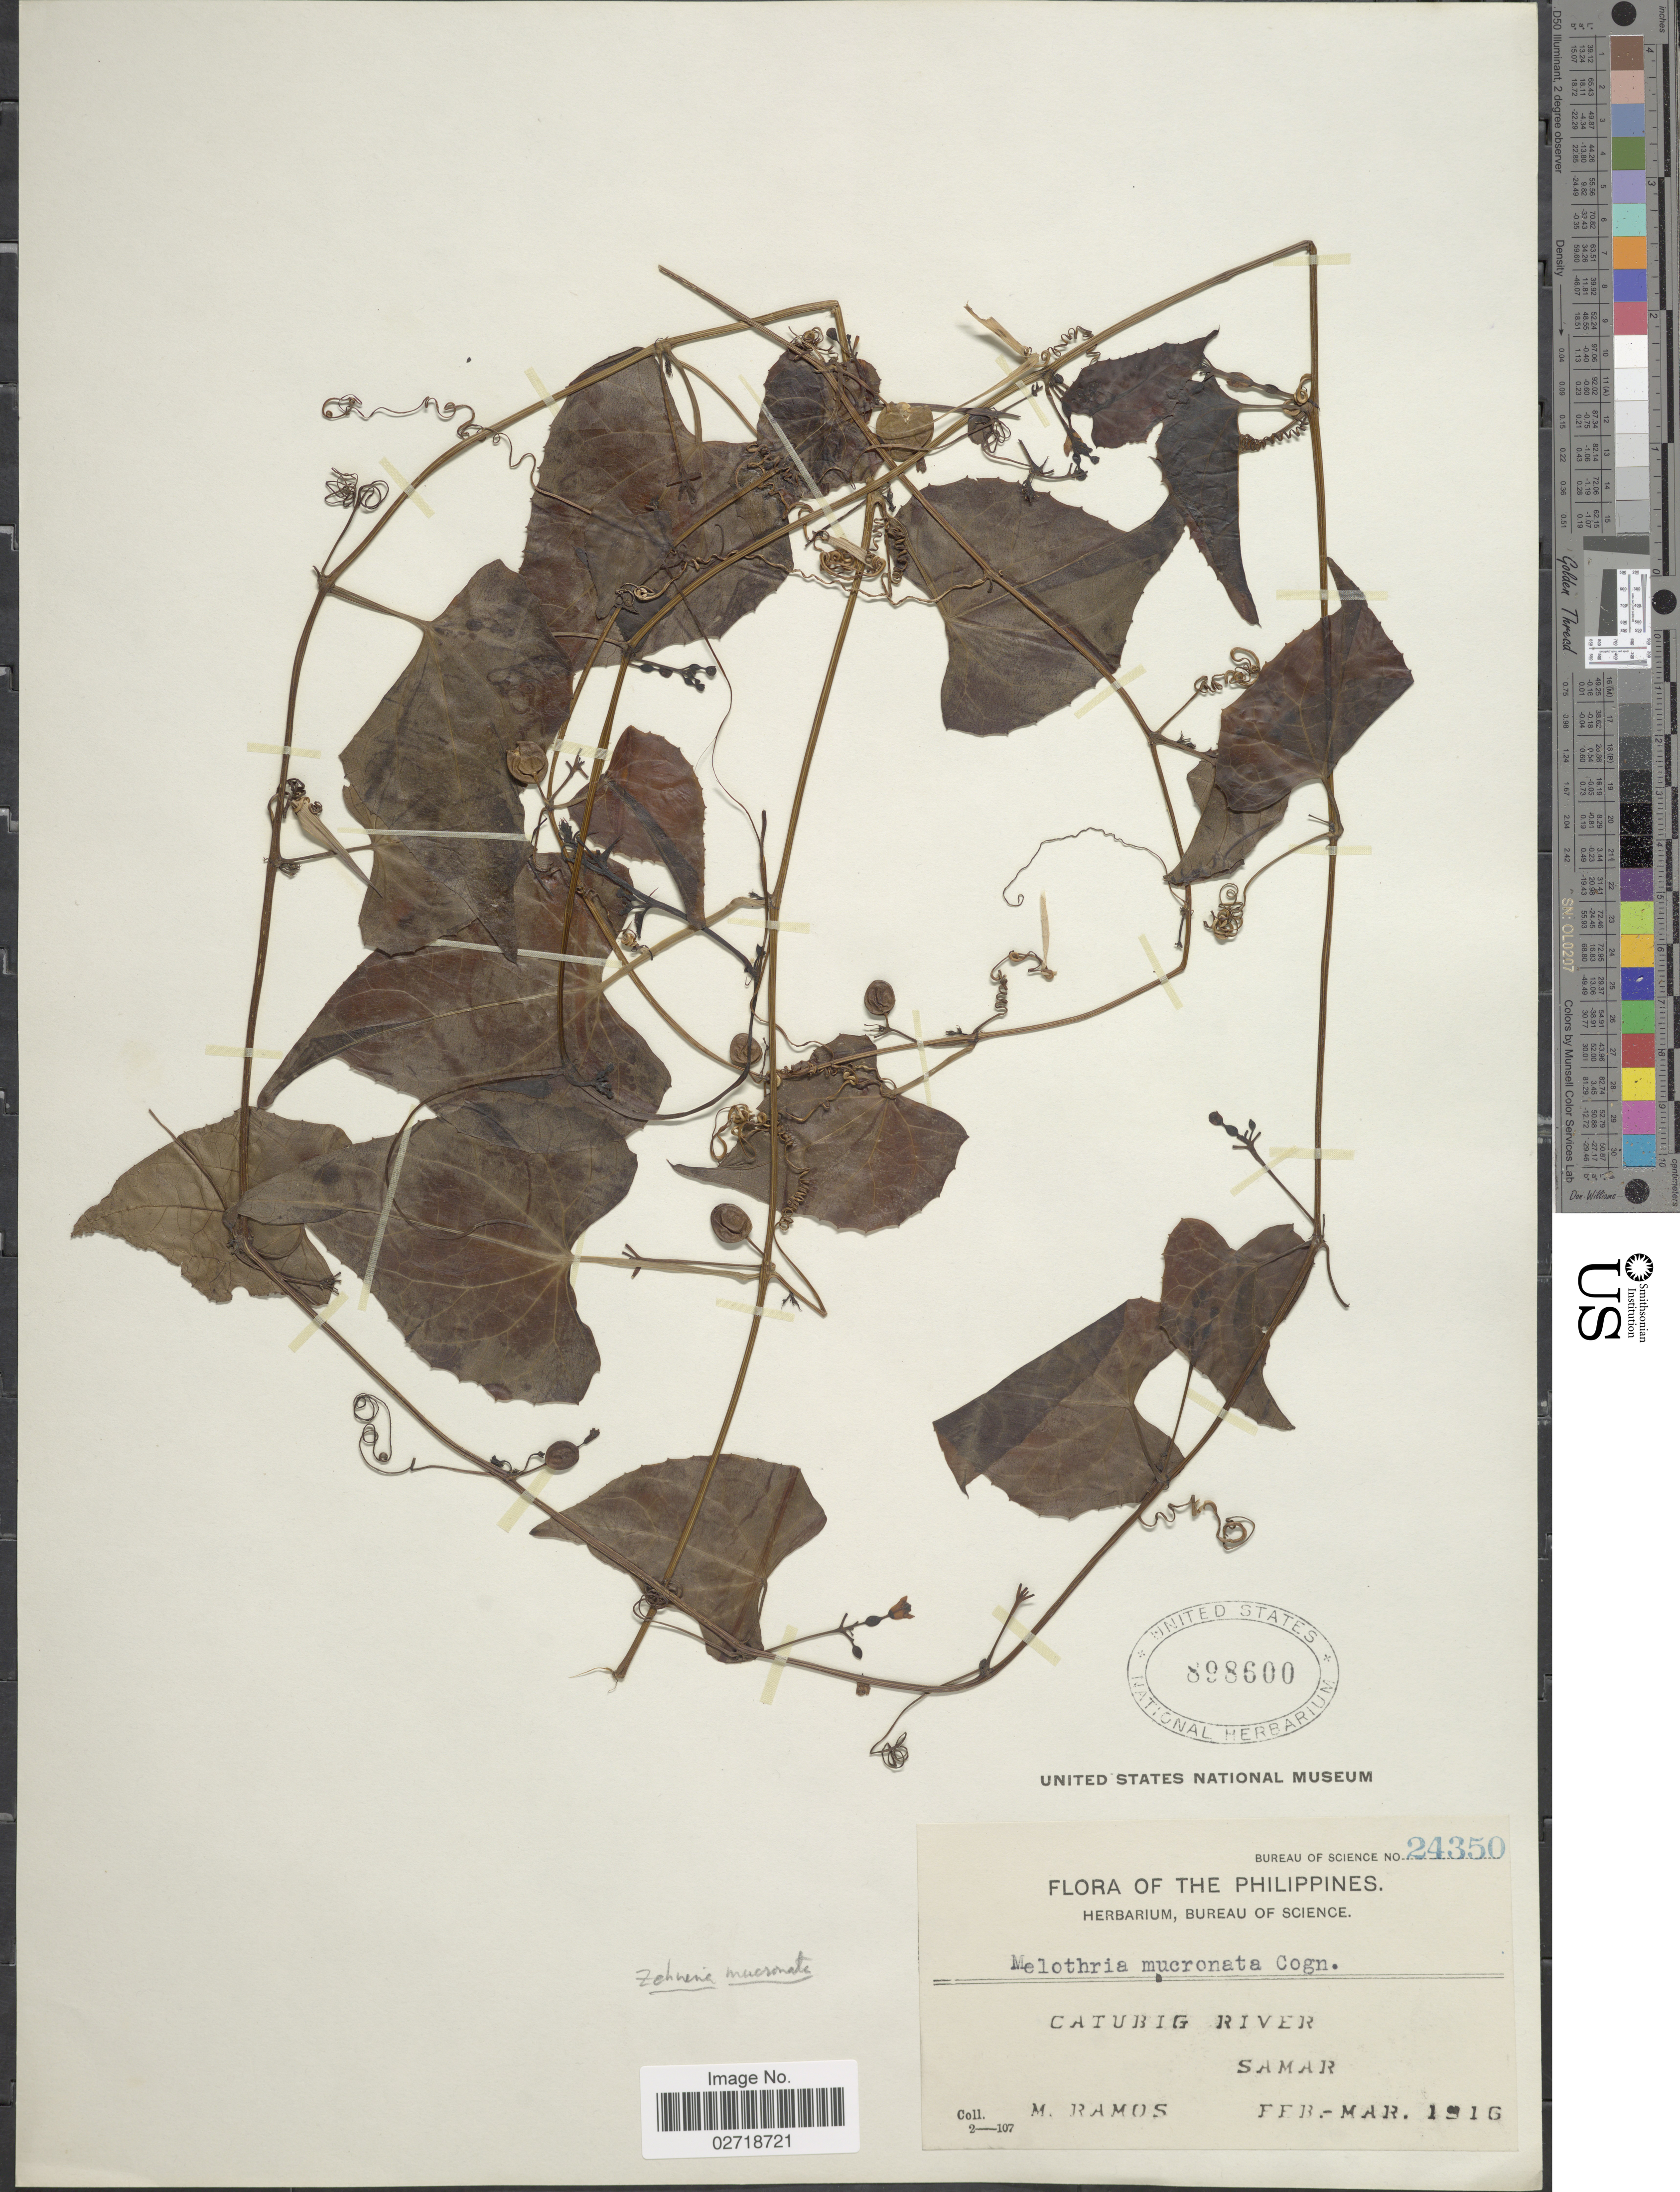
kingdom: Plantae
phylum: Tracheophyta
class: Magnoliopsida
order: Cucurbitales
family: Cucurbitaceae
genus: Zehneria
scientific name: Zehneria mucronata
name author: (Blume) Miq.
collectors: M. Ramos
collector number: Bureau of Science 24350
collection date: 1916-02/1916-03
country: Philippines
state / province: Eastern Visayas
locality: Catubig River, Samar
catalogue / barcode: US 898600